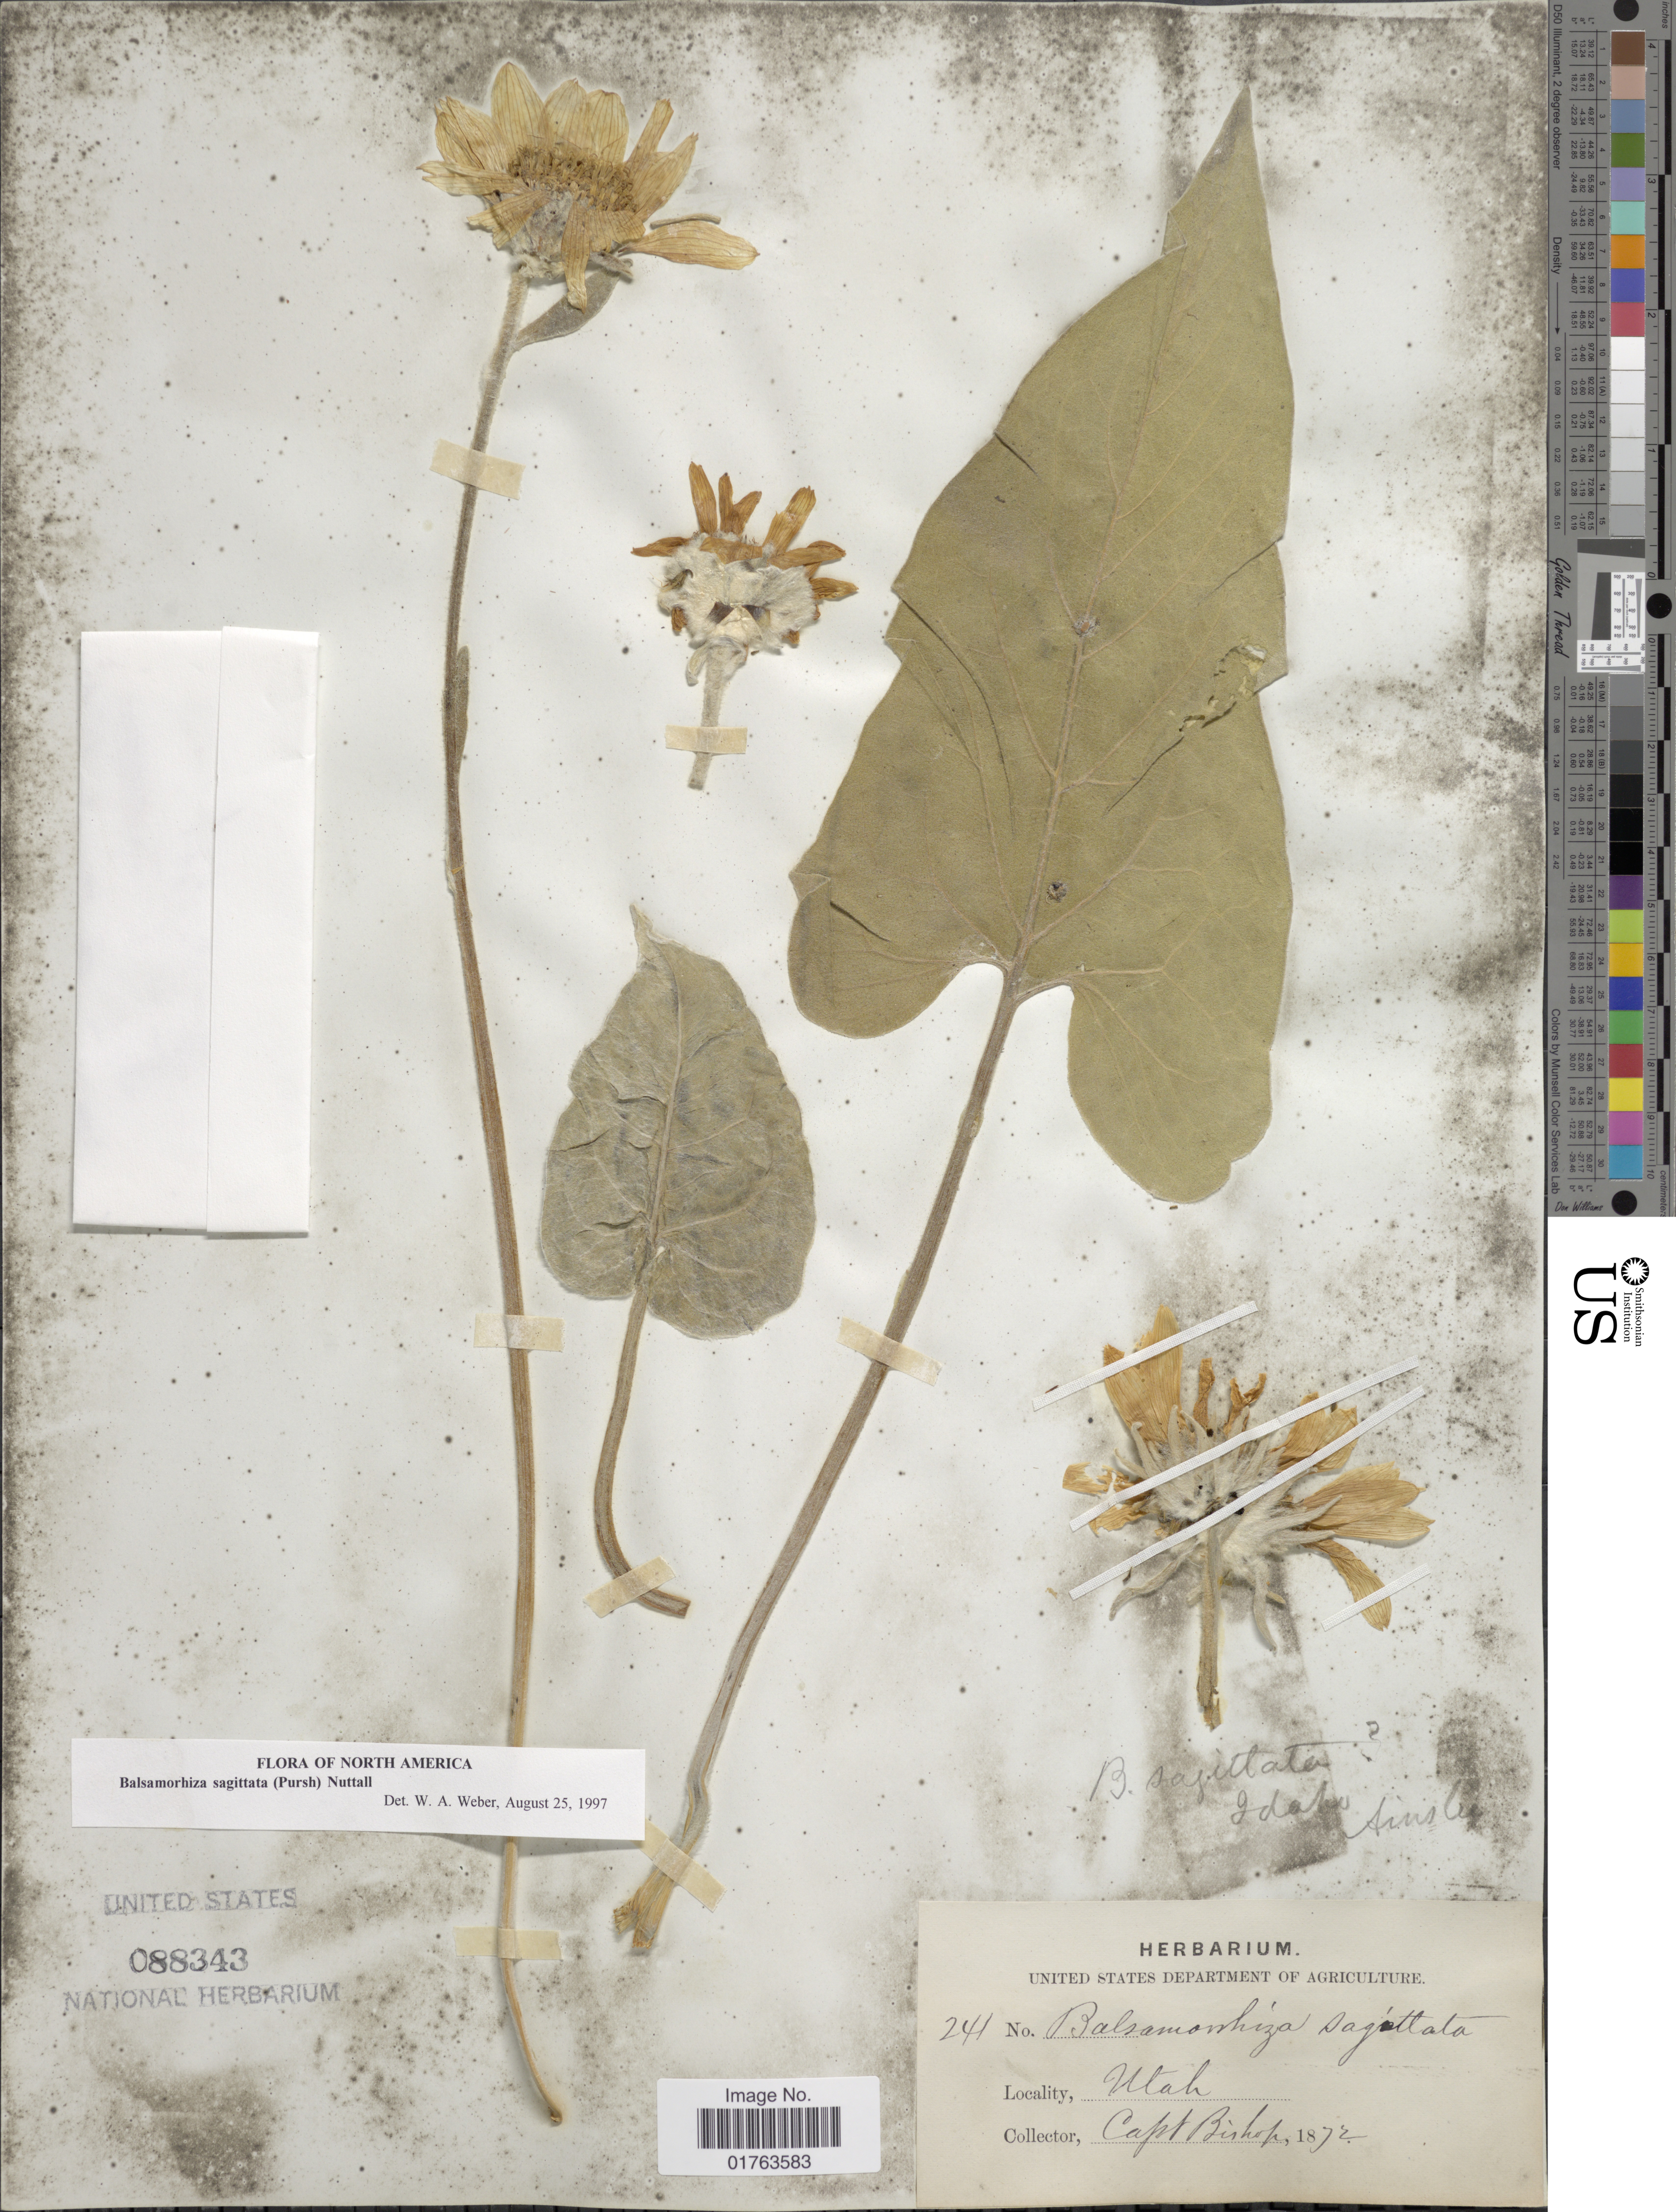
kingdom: Plantae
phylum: Tracheophyta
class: Magnoliopsida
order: Asterales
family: Asteraceae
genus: Balsamorhiza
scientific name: Balsamorhiza sagittata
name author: (Pursh) Nutt.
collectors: -- Bishop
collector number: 241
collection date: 1872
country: United States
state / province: Utah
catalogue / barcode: US 88343